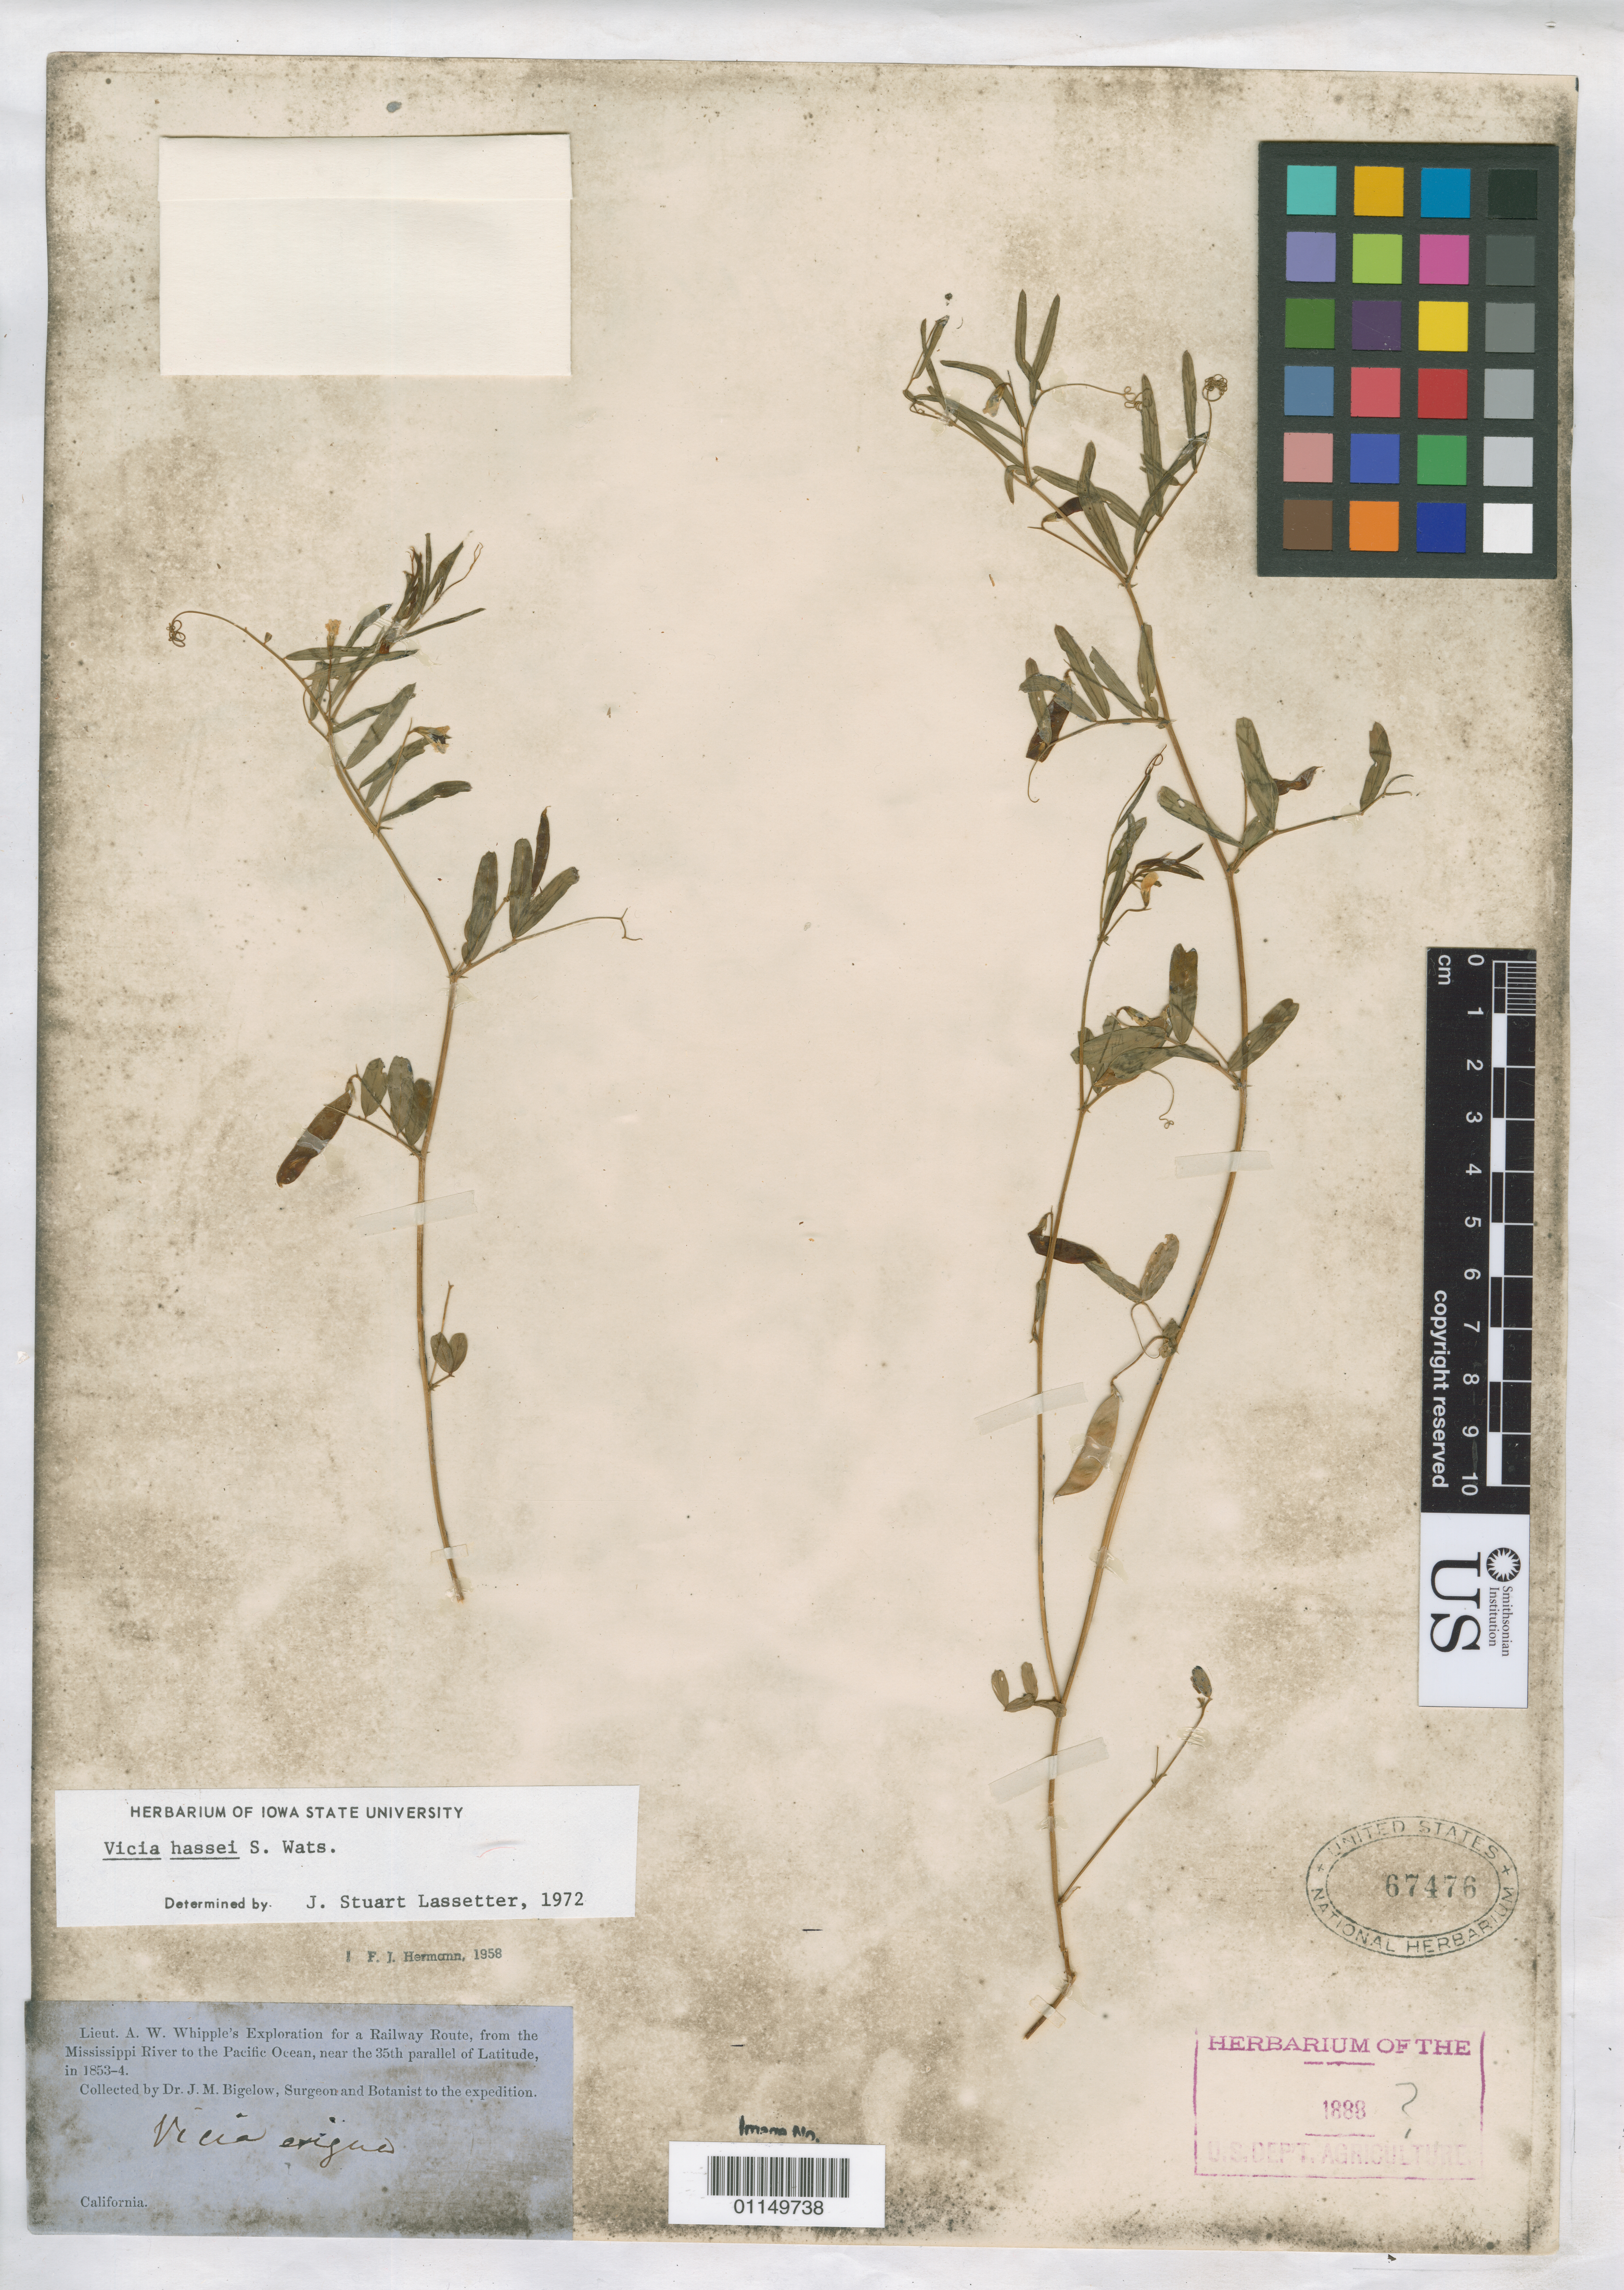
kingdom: Plantae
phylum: Tracheophyta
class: Magnoliopsida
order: Fabales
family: Fabaceae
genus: Vicia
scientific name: Vicia hassei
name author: S. Watson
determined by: Lassetter, J. Stuart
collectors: J. M. Bigelow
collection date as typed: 1853 to -- --- 1854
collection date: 1853/1854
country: United States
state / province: California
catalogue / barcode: US 67476